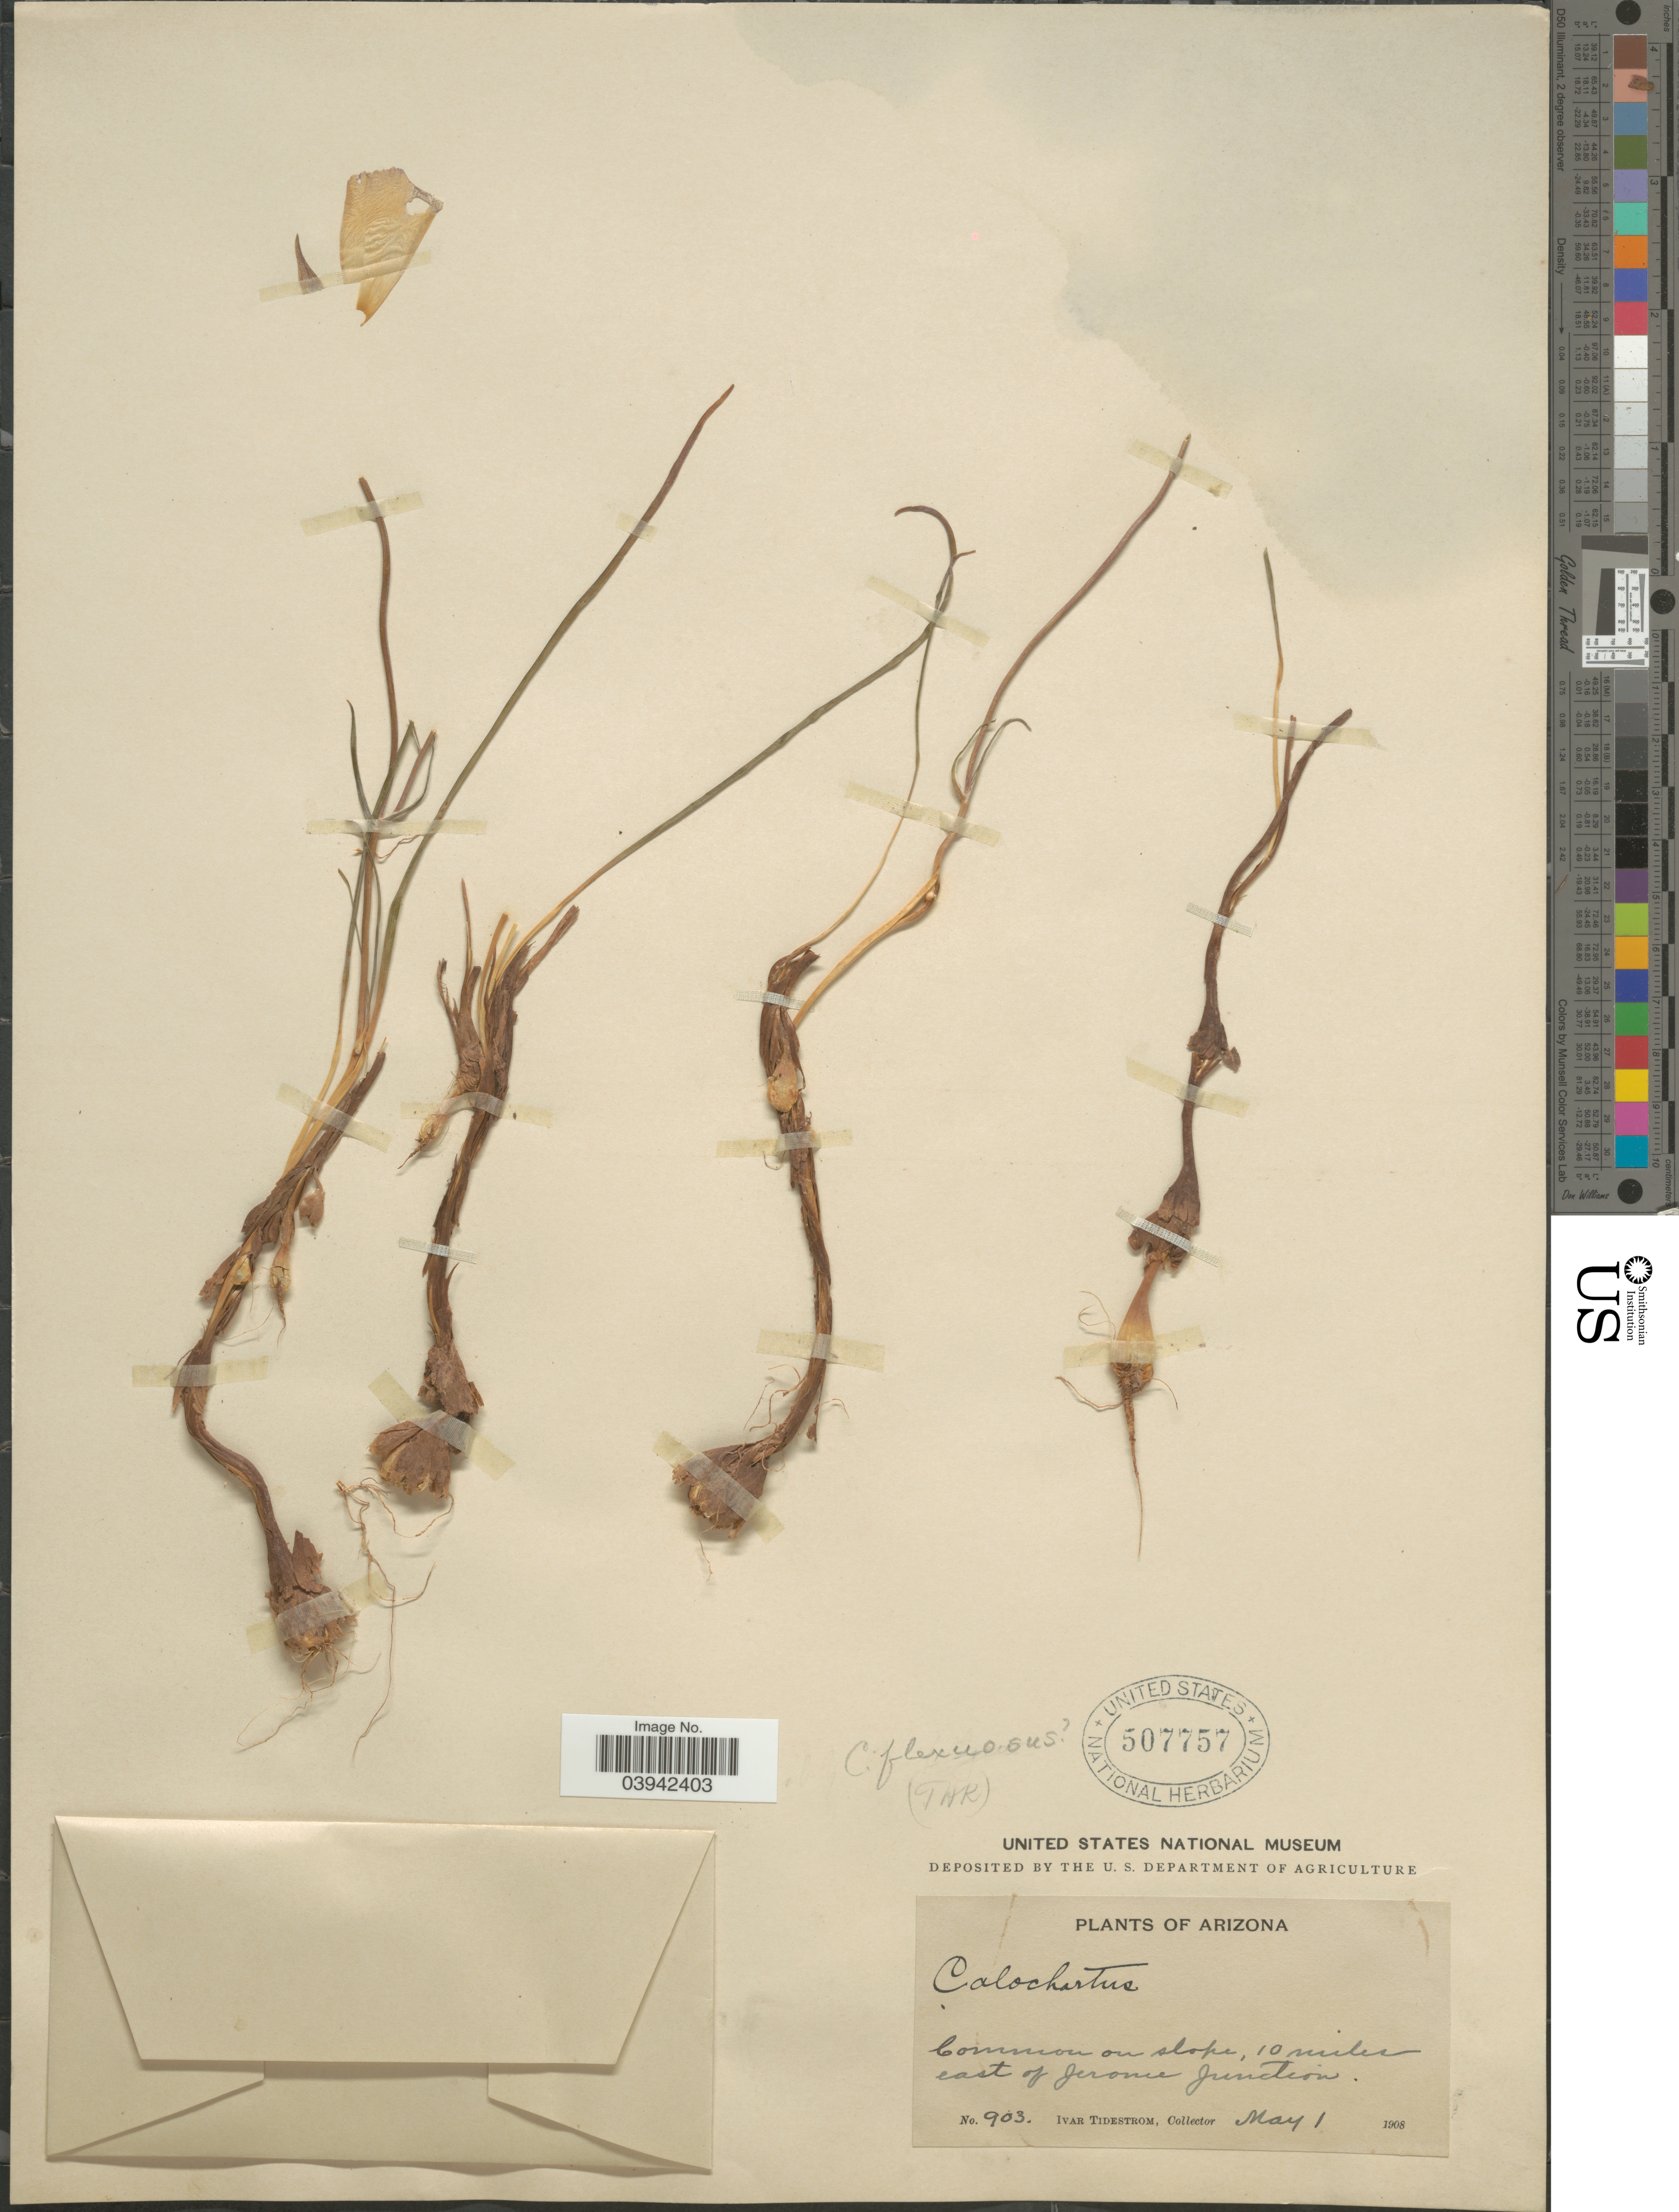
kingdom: Plantae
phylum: Tracheophyta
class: Liliopsida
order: Liliales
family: Liliaceae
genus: Calochortus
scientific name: Calochortus flexuosus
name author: S. Watson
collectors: I. F. Tidestrom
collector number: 903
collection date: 1908-05-01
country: United States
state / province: Arizona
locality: On slope, 10 miles east of Jerome Junction.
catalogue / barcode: US 507757